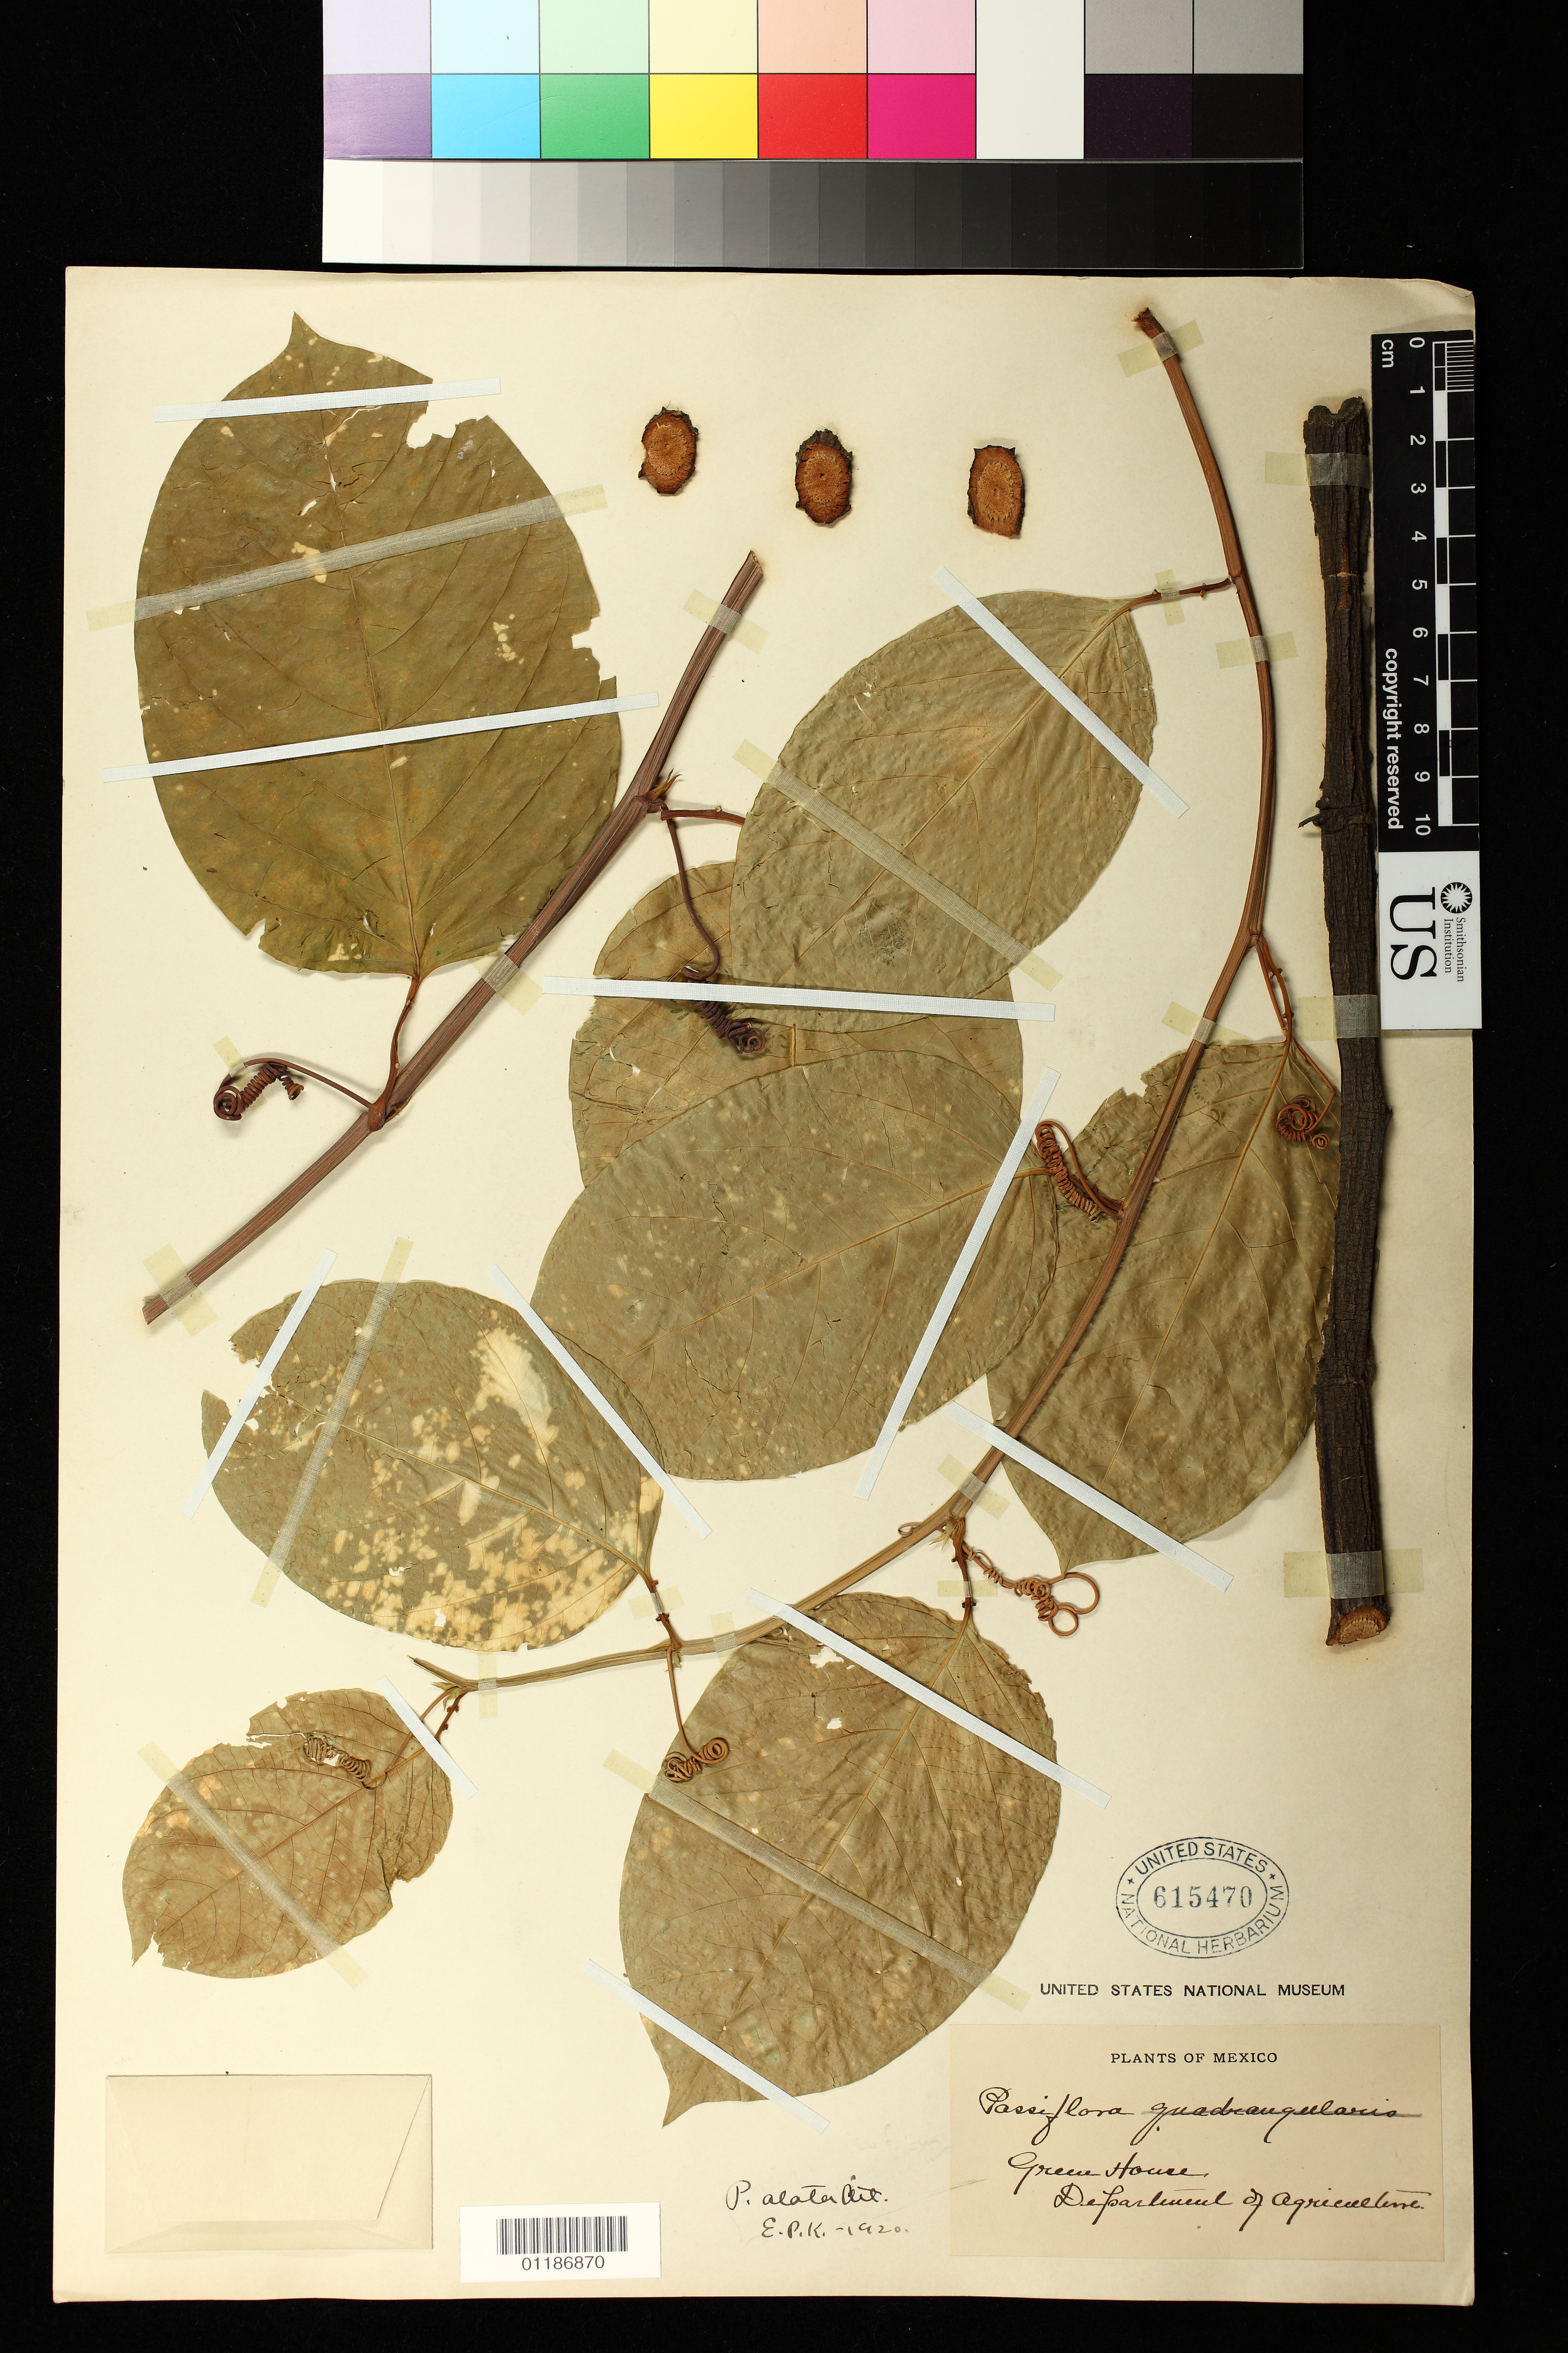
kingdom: Plantae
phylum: Tracheophyta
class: Magnoliopsida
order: Malpighiales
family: Passifloraceae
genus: Passiflora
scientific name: Passiflora alata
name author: Curtis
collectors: ex USDA greenhouses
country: United States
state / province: District of Columbia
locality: Cultivated in green house, USDA. Collected in Mexico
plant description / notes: No specific locality given for where original seed/plant was collected.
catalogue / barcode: US 615470